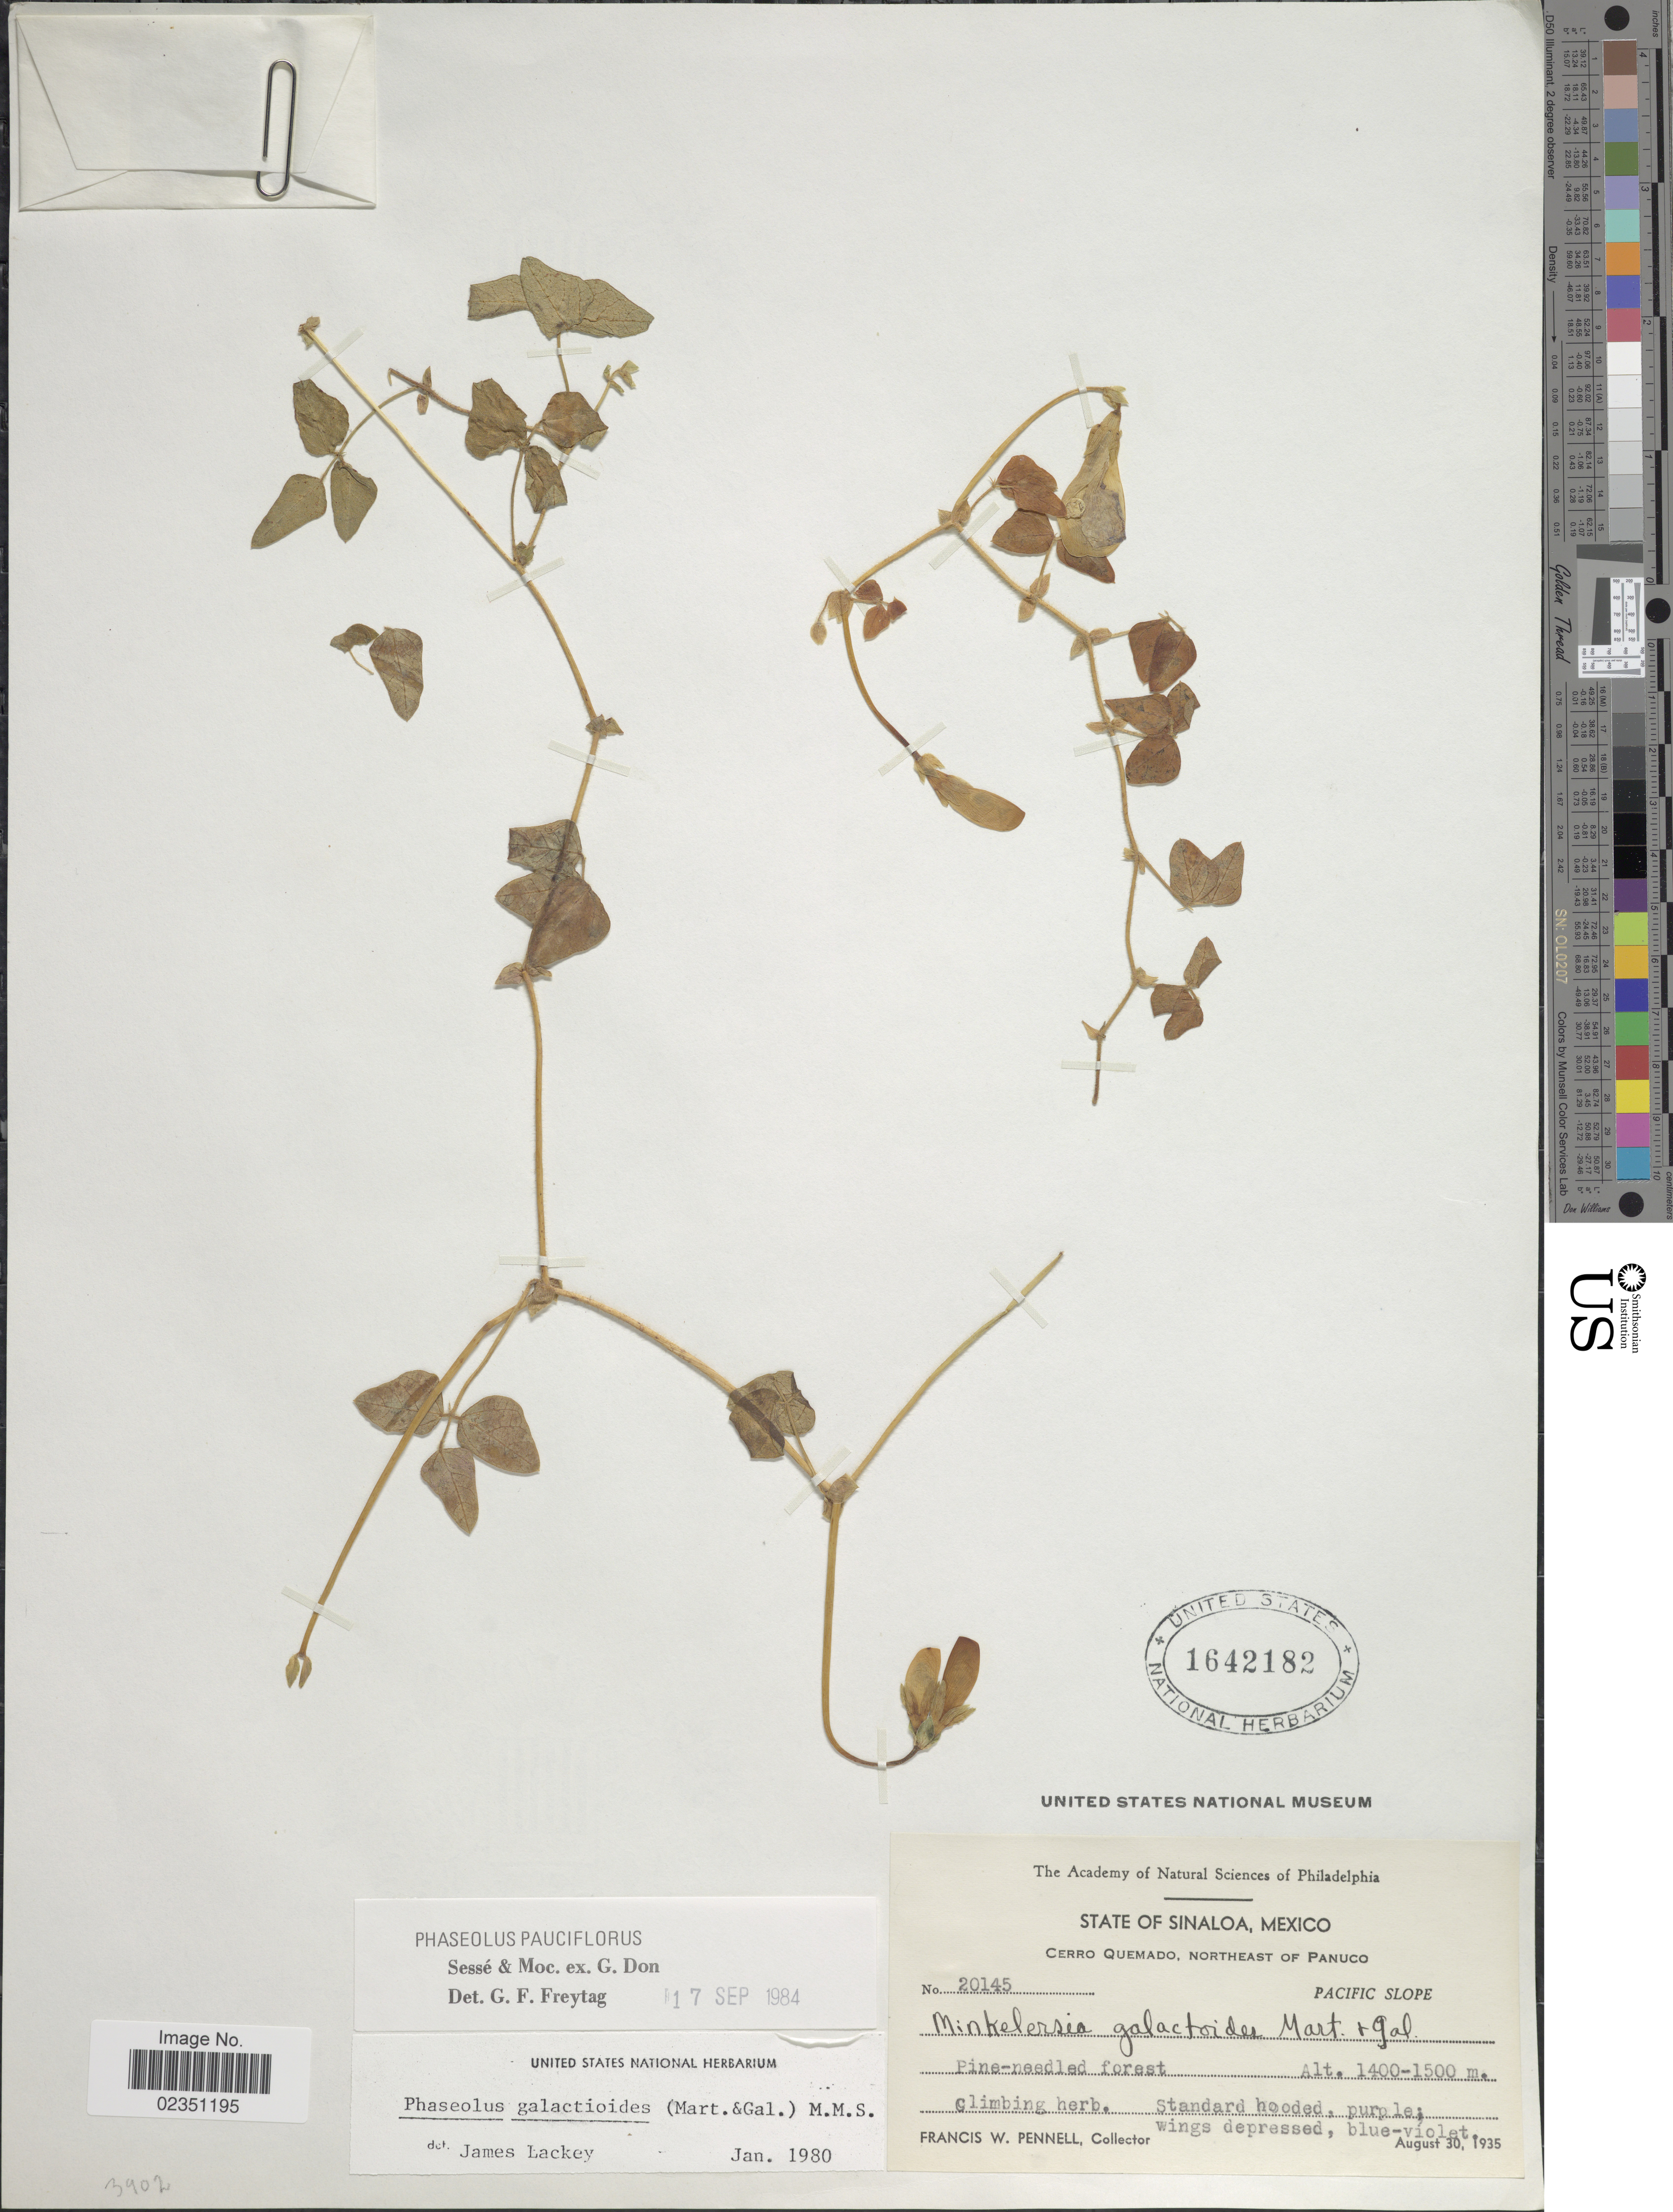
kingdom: Plantae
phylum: Tracheophyta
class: Magnoliopsida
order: Fabales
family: Fabaceae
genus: Phaseolus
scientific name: Phaseolus pauciflorus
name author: Sessé & Moc. ex G. Don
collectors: F. W. Pennell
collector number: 20145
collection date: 1935-08-30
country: Mexico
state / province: Sinaloa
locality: Cerro Quemado, Northeast of Panuco, Pacific Slope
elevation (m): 1400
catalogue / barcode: US 1642182